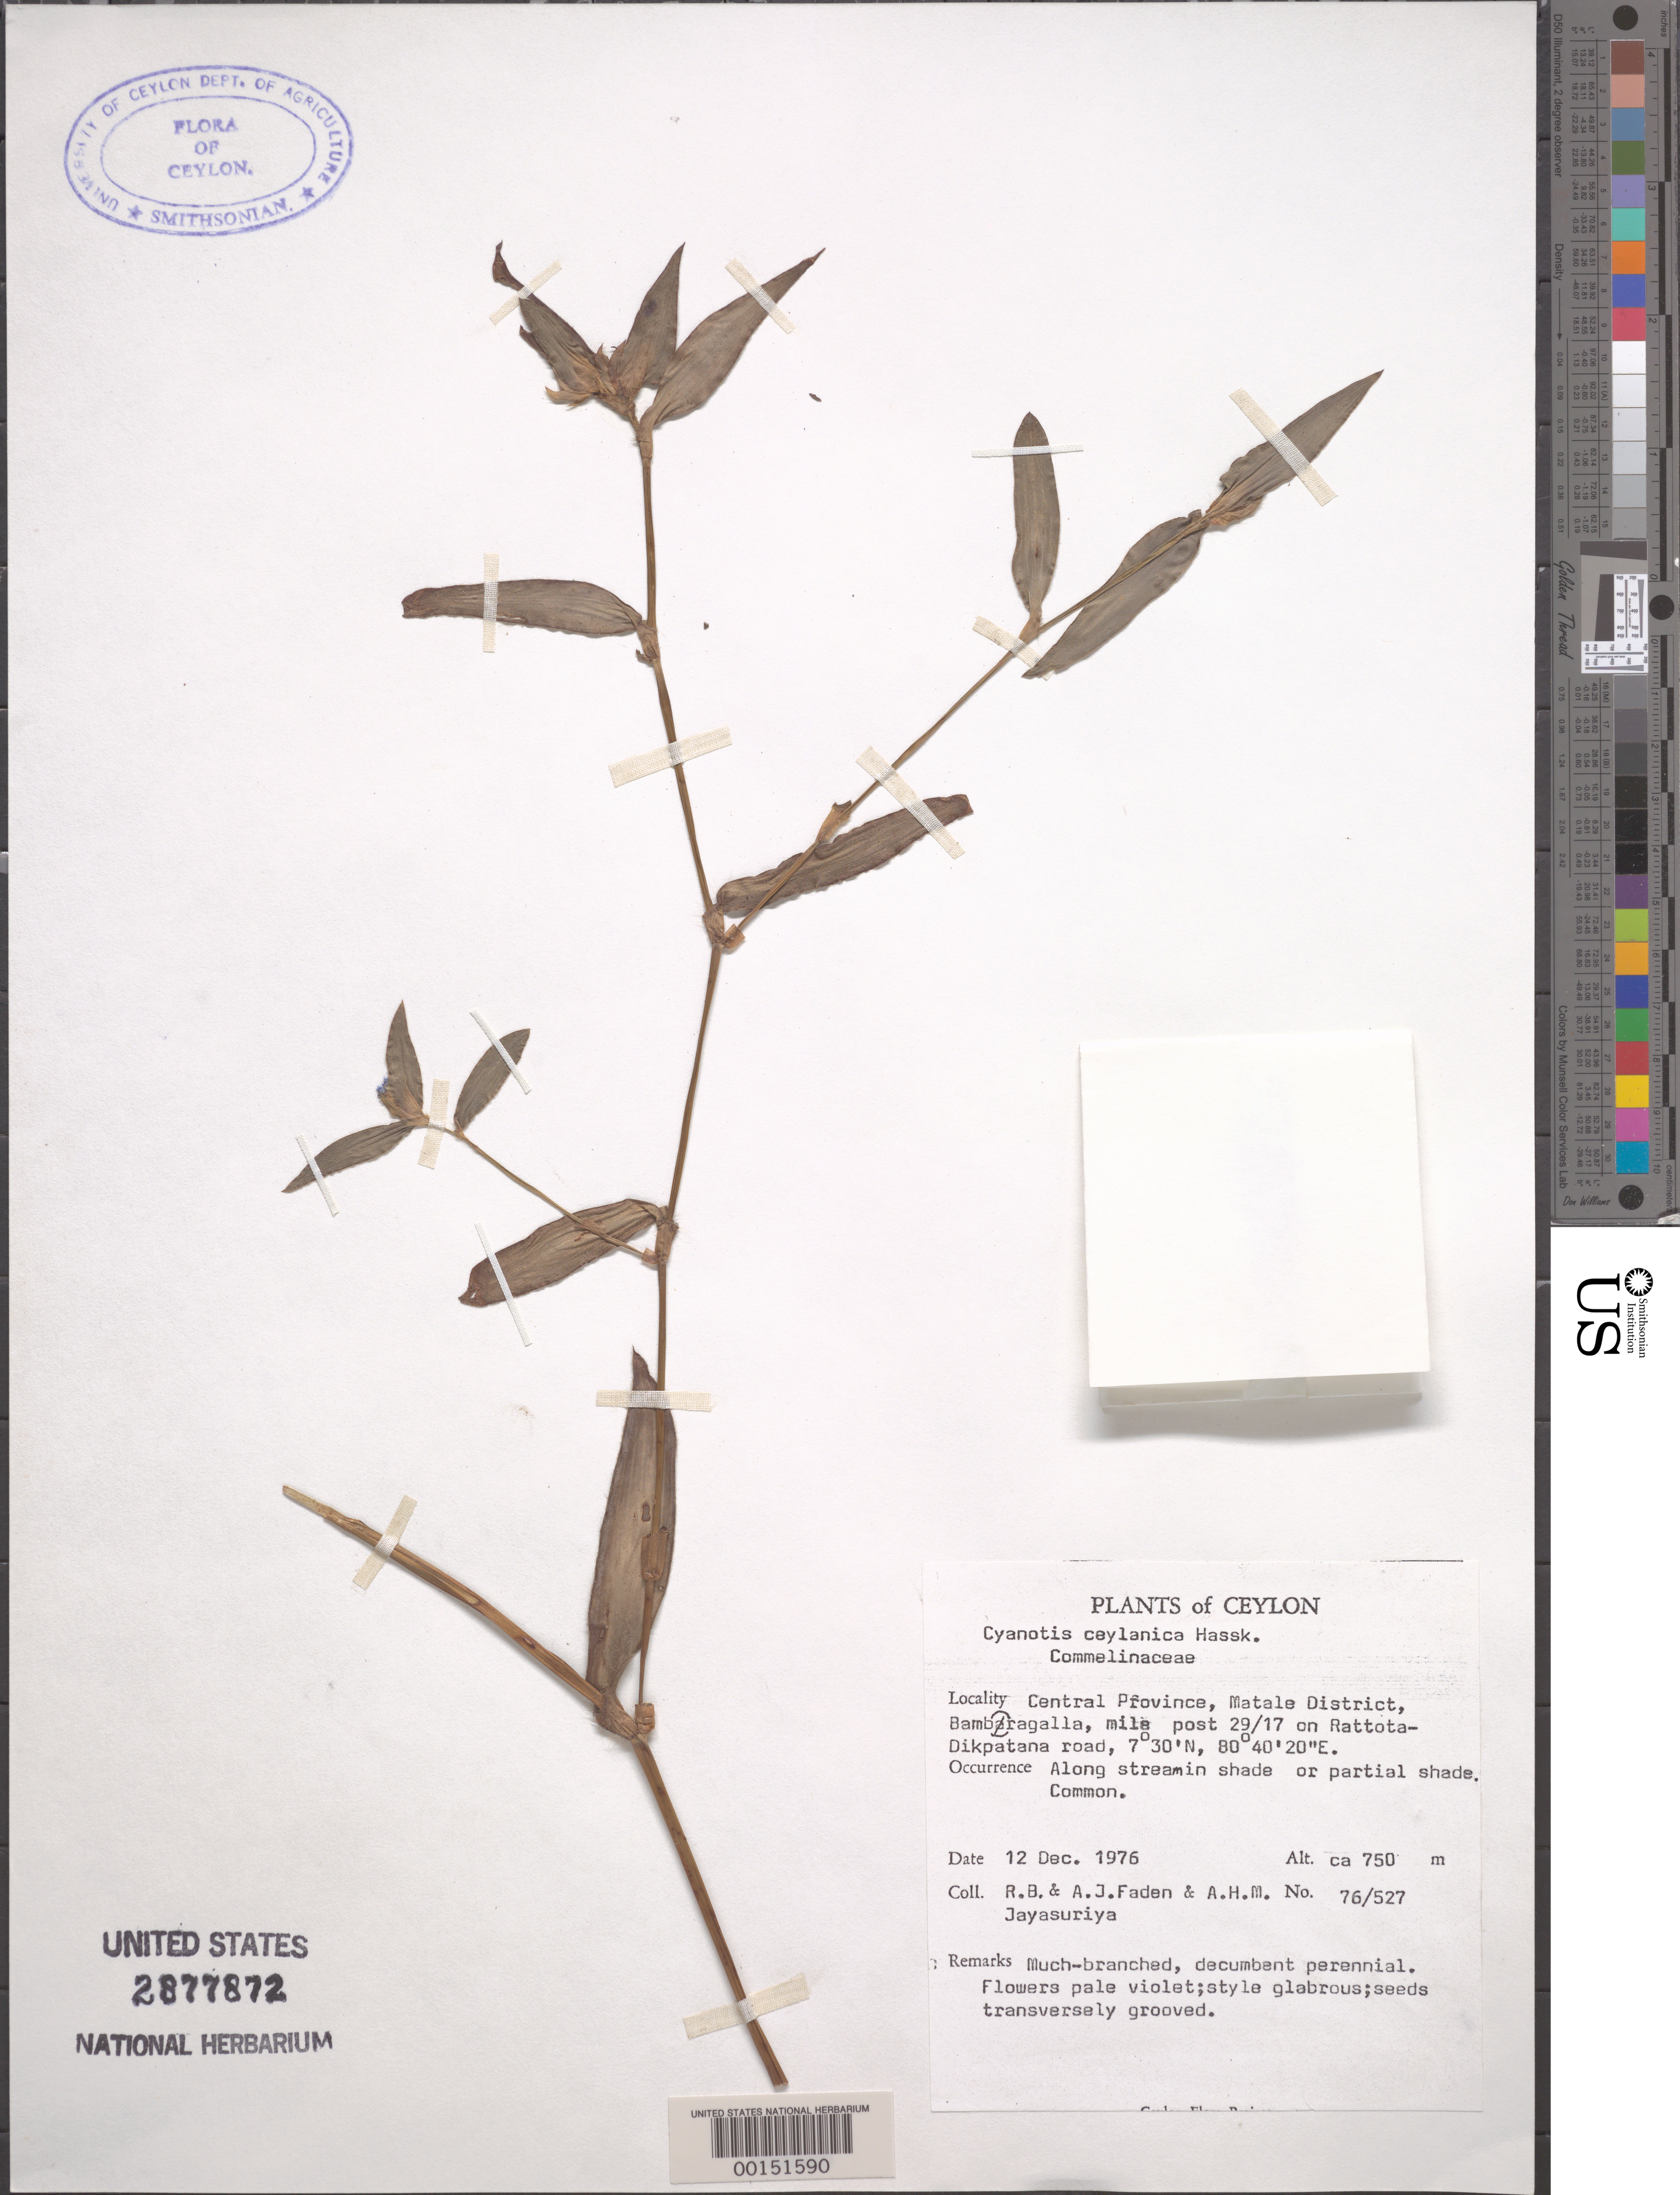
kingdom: Plantae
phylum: Tracheophyta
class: Liliopsida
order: Commelinales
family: Commelinaceae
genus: Cyanotis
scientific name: Cyanotis ceylanica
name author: Hassk.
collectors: R. B. Faden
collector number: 76/527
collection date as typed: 12 Dec 1976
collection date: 1976-12-12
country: Sri Lanka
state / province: Central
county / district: Matale Dist.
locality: Bambragalla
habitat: Shaded stream bank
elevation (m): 750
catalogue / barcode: US 2877872